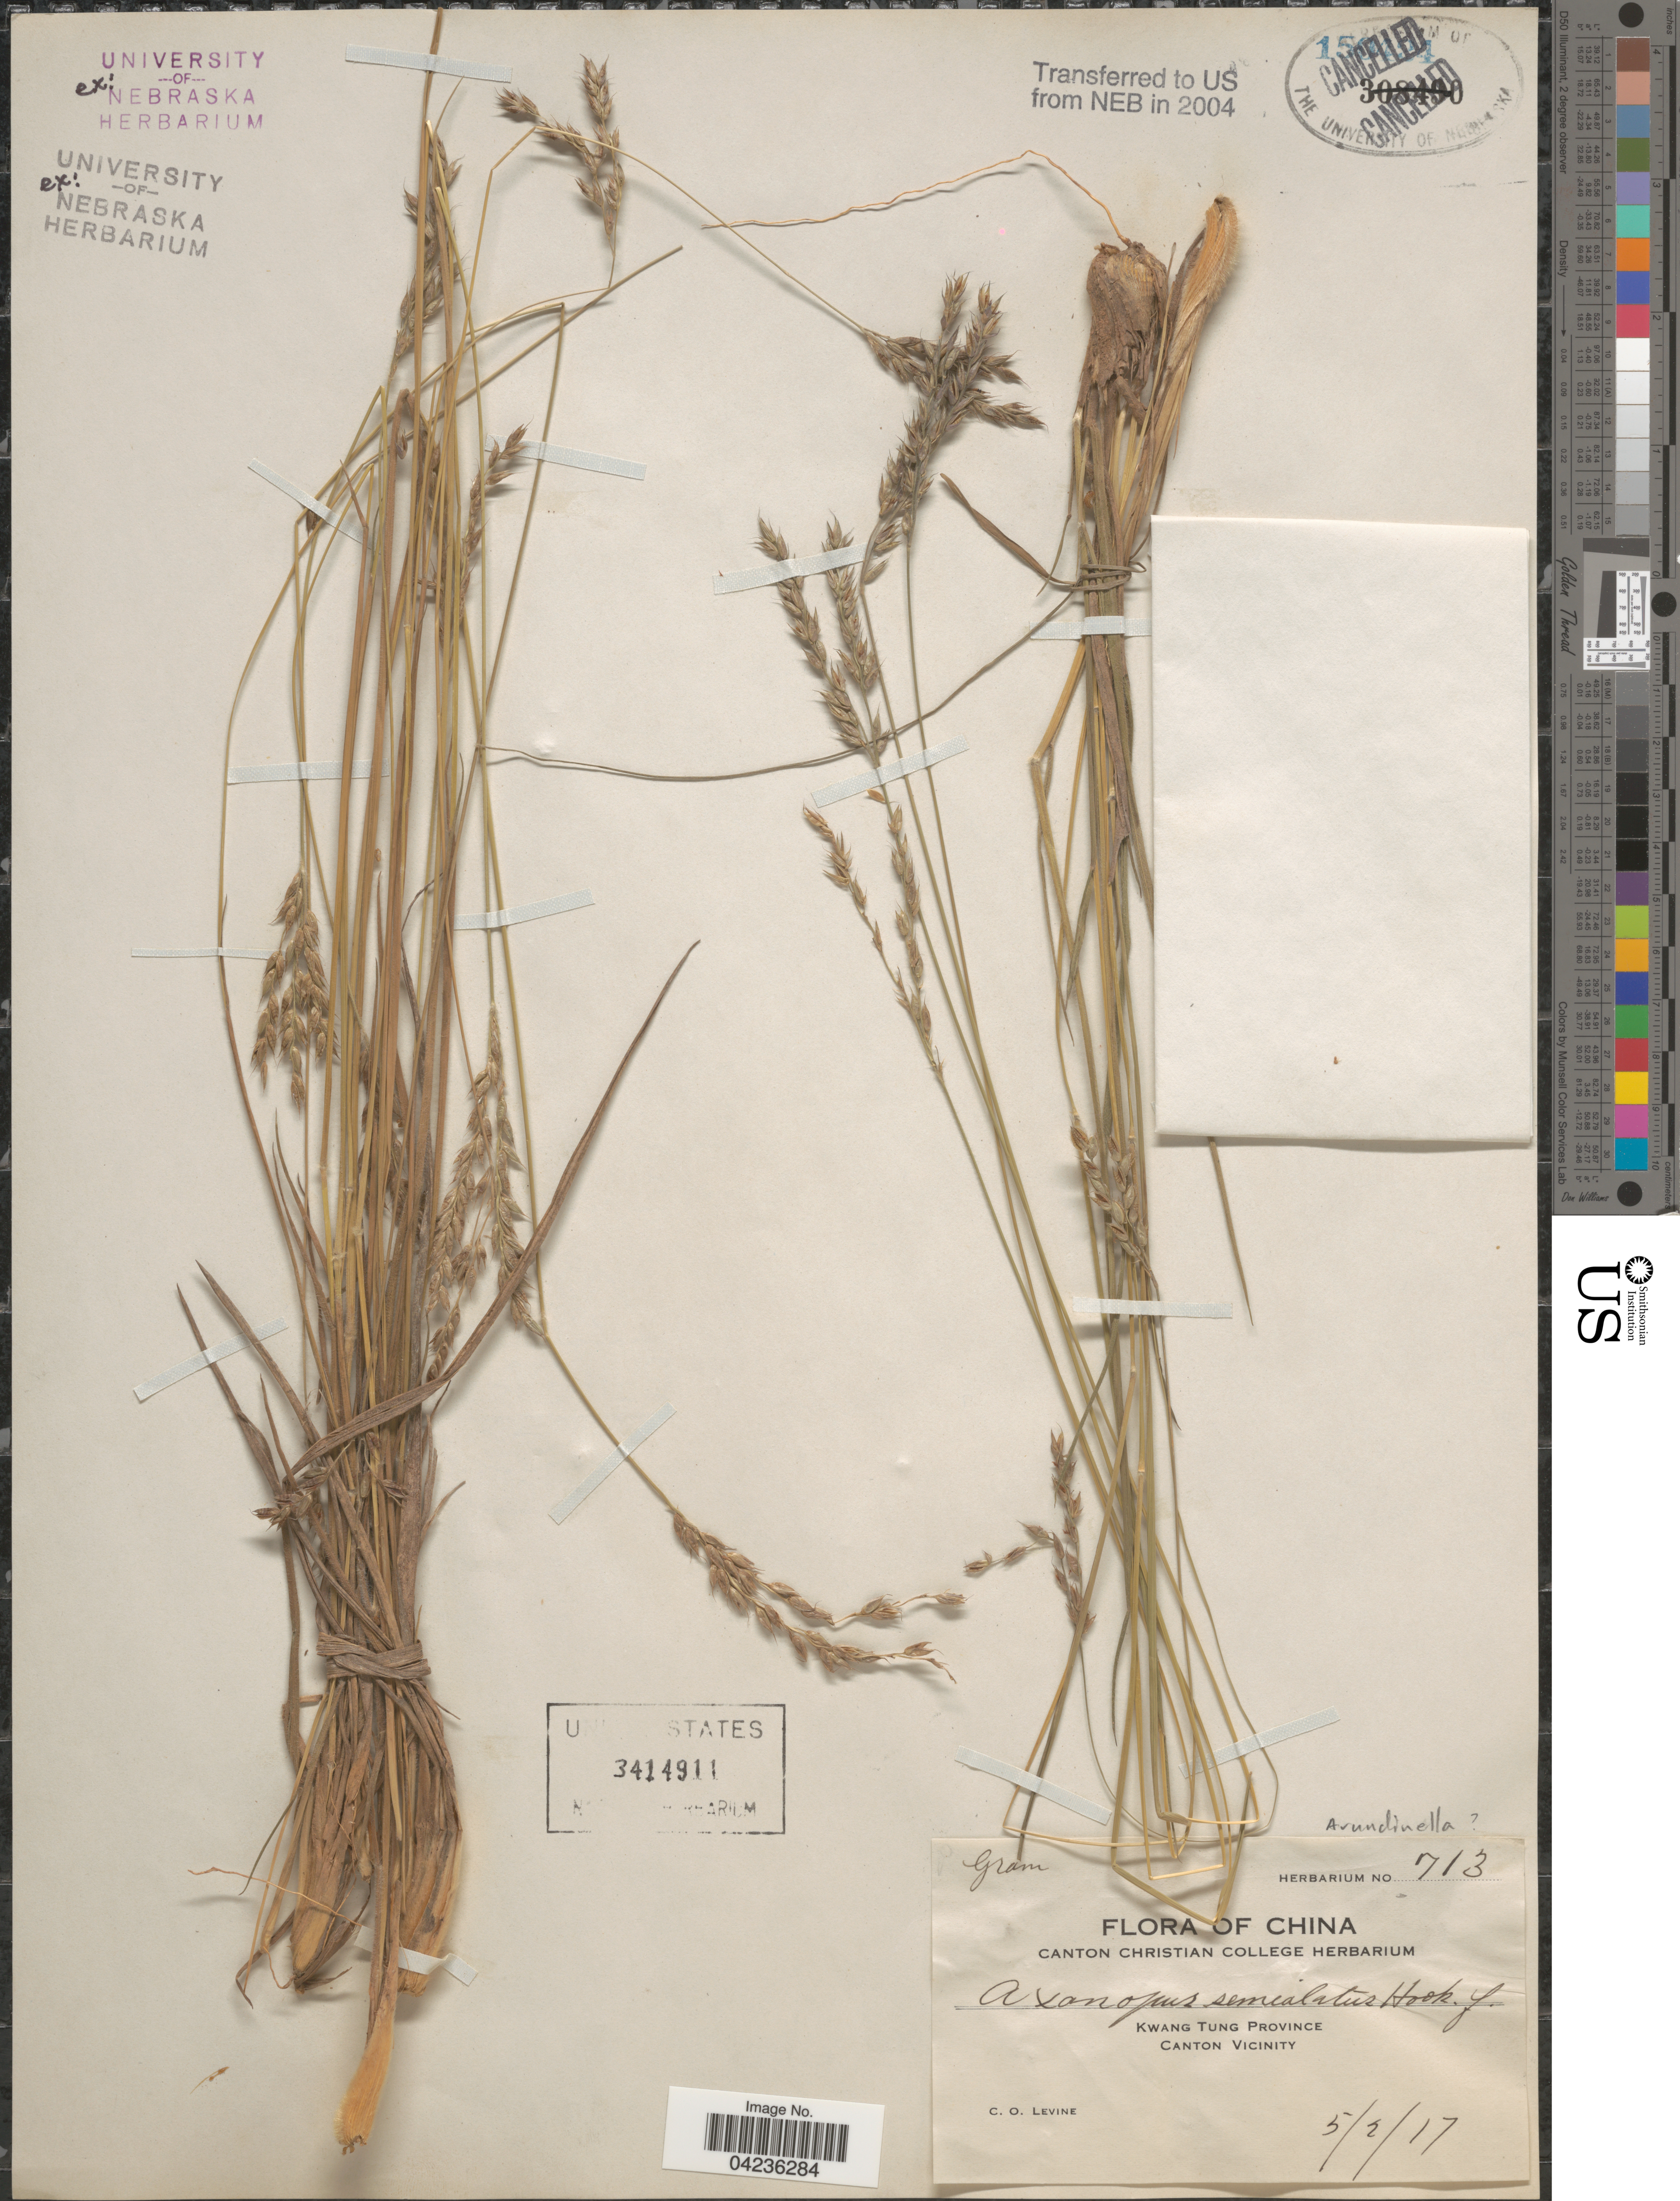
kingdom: Plantae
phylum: Tracheophyta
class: Liliopsida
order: Poales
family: Poaceae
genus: Arundinella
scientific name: Arundinella sp.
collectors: C. O. Levine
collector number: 713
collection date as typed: Transcribed d/m/y: 5/2/17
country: China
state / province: Guangdong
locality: Kwang Tung Province. Canton Vicinity.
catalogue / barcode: US 3414911